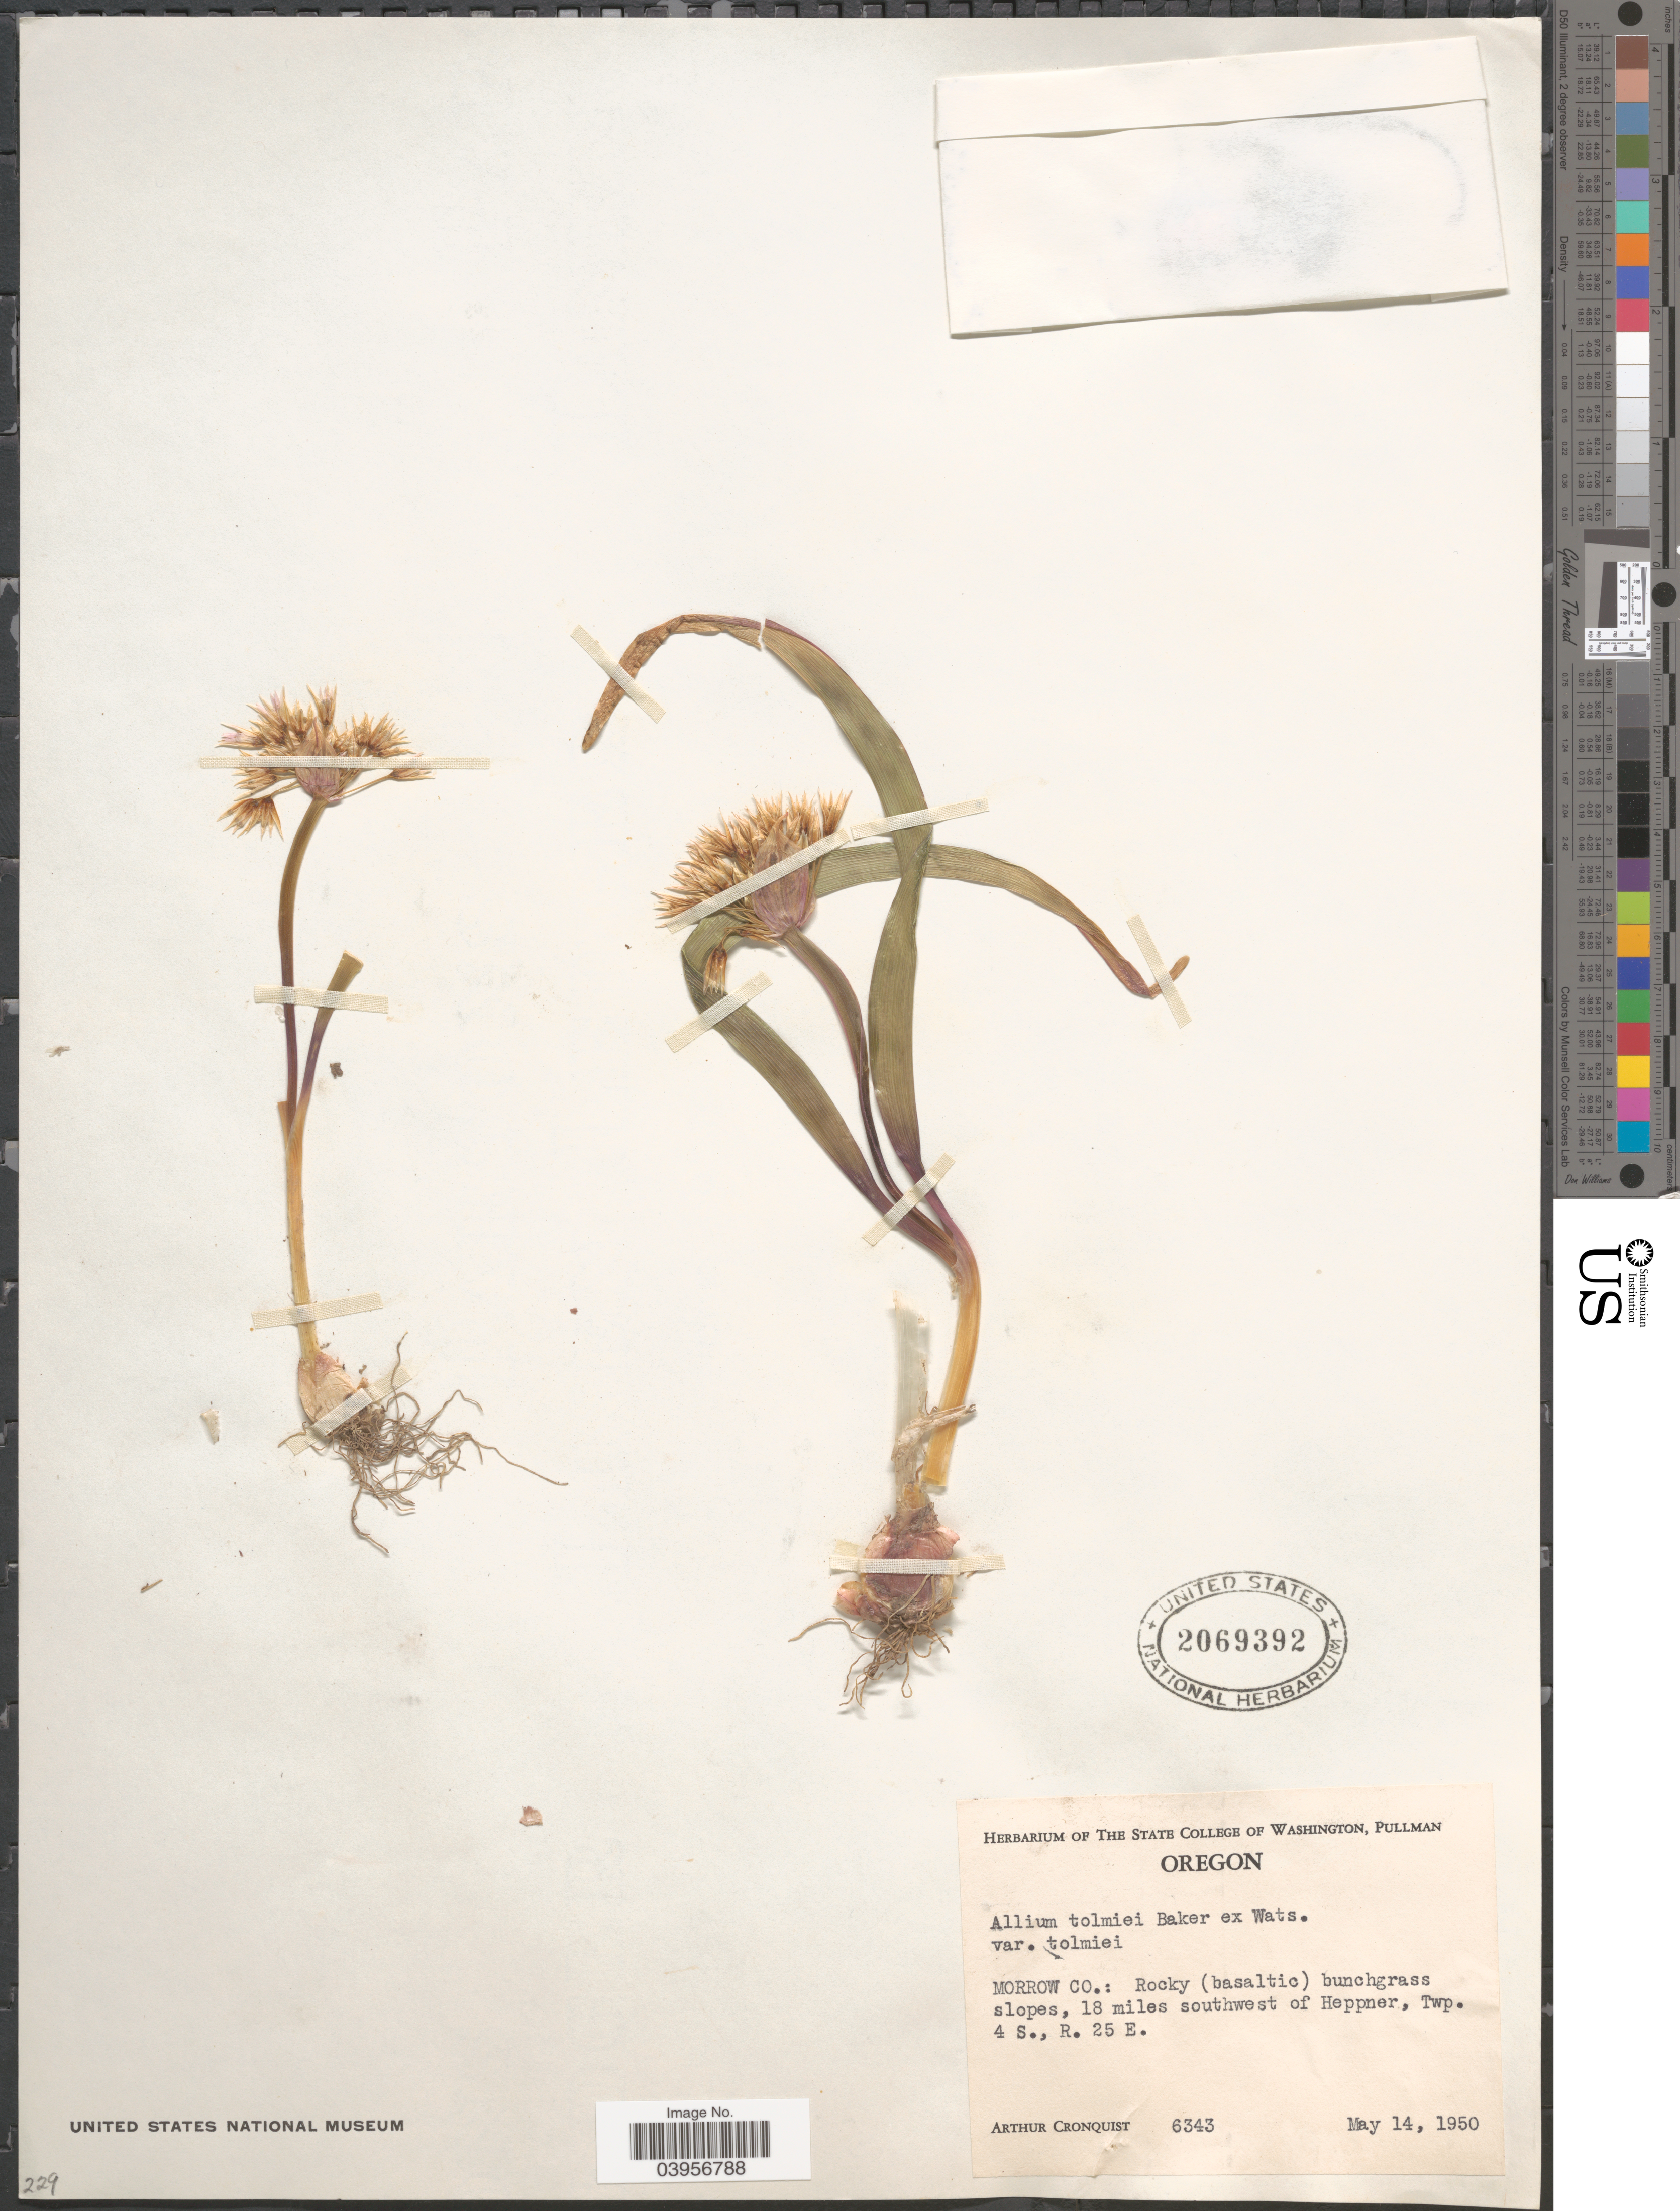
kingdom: Plantae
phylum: Tracheophyta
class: Liliopsida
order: Asparagales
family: Amaryllidaceae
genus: Allium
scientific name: Allium tolmiei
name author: Baker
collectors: A. J. Cronquist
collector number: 6343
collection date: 1950-05-14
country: United States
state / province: Oregon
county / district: Morrow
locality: Morrow Co.: Rocky (basaltic) bunchgrass slopes, 18 miles southwest of Heppner, Twp. 4 S., R. 25 E.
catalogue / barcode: US 2069392